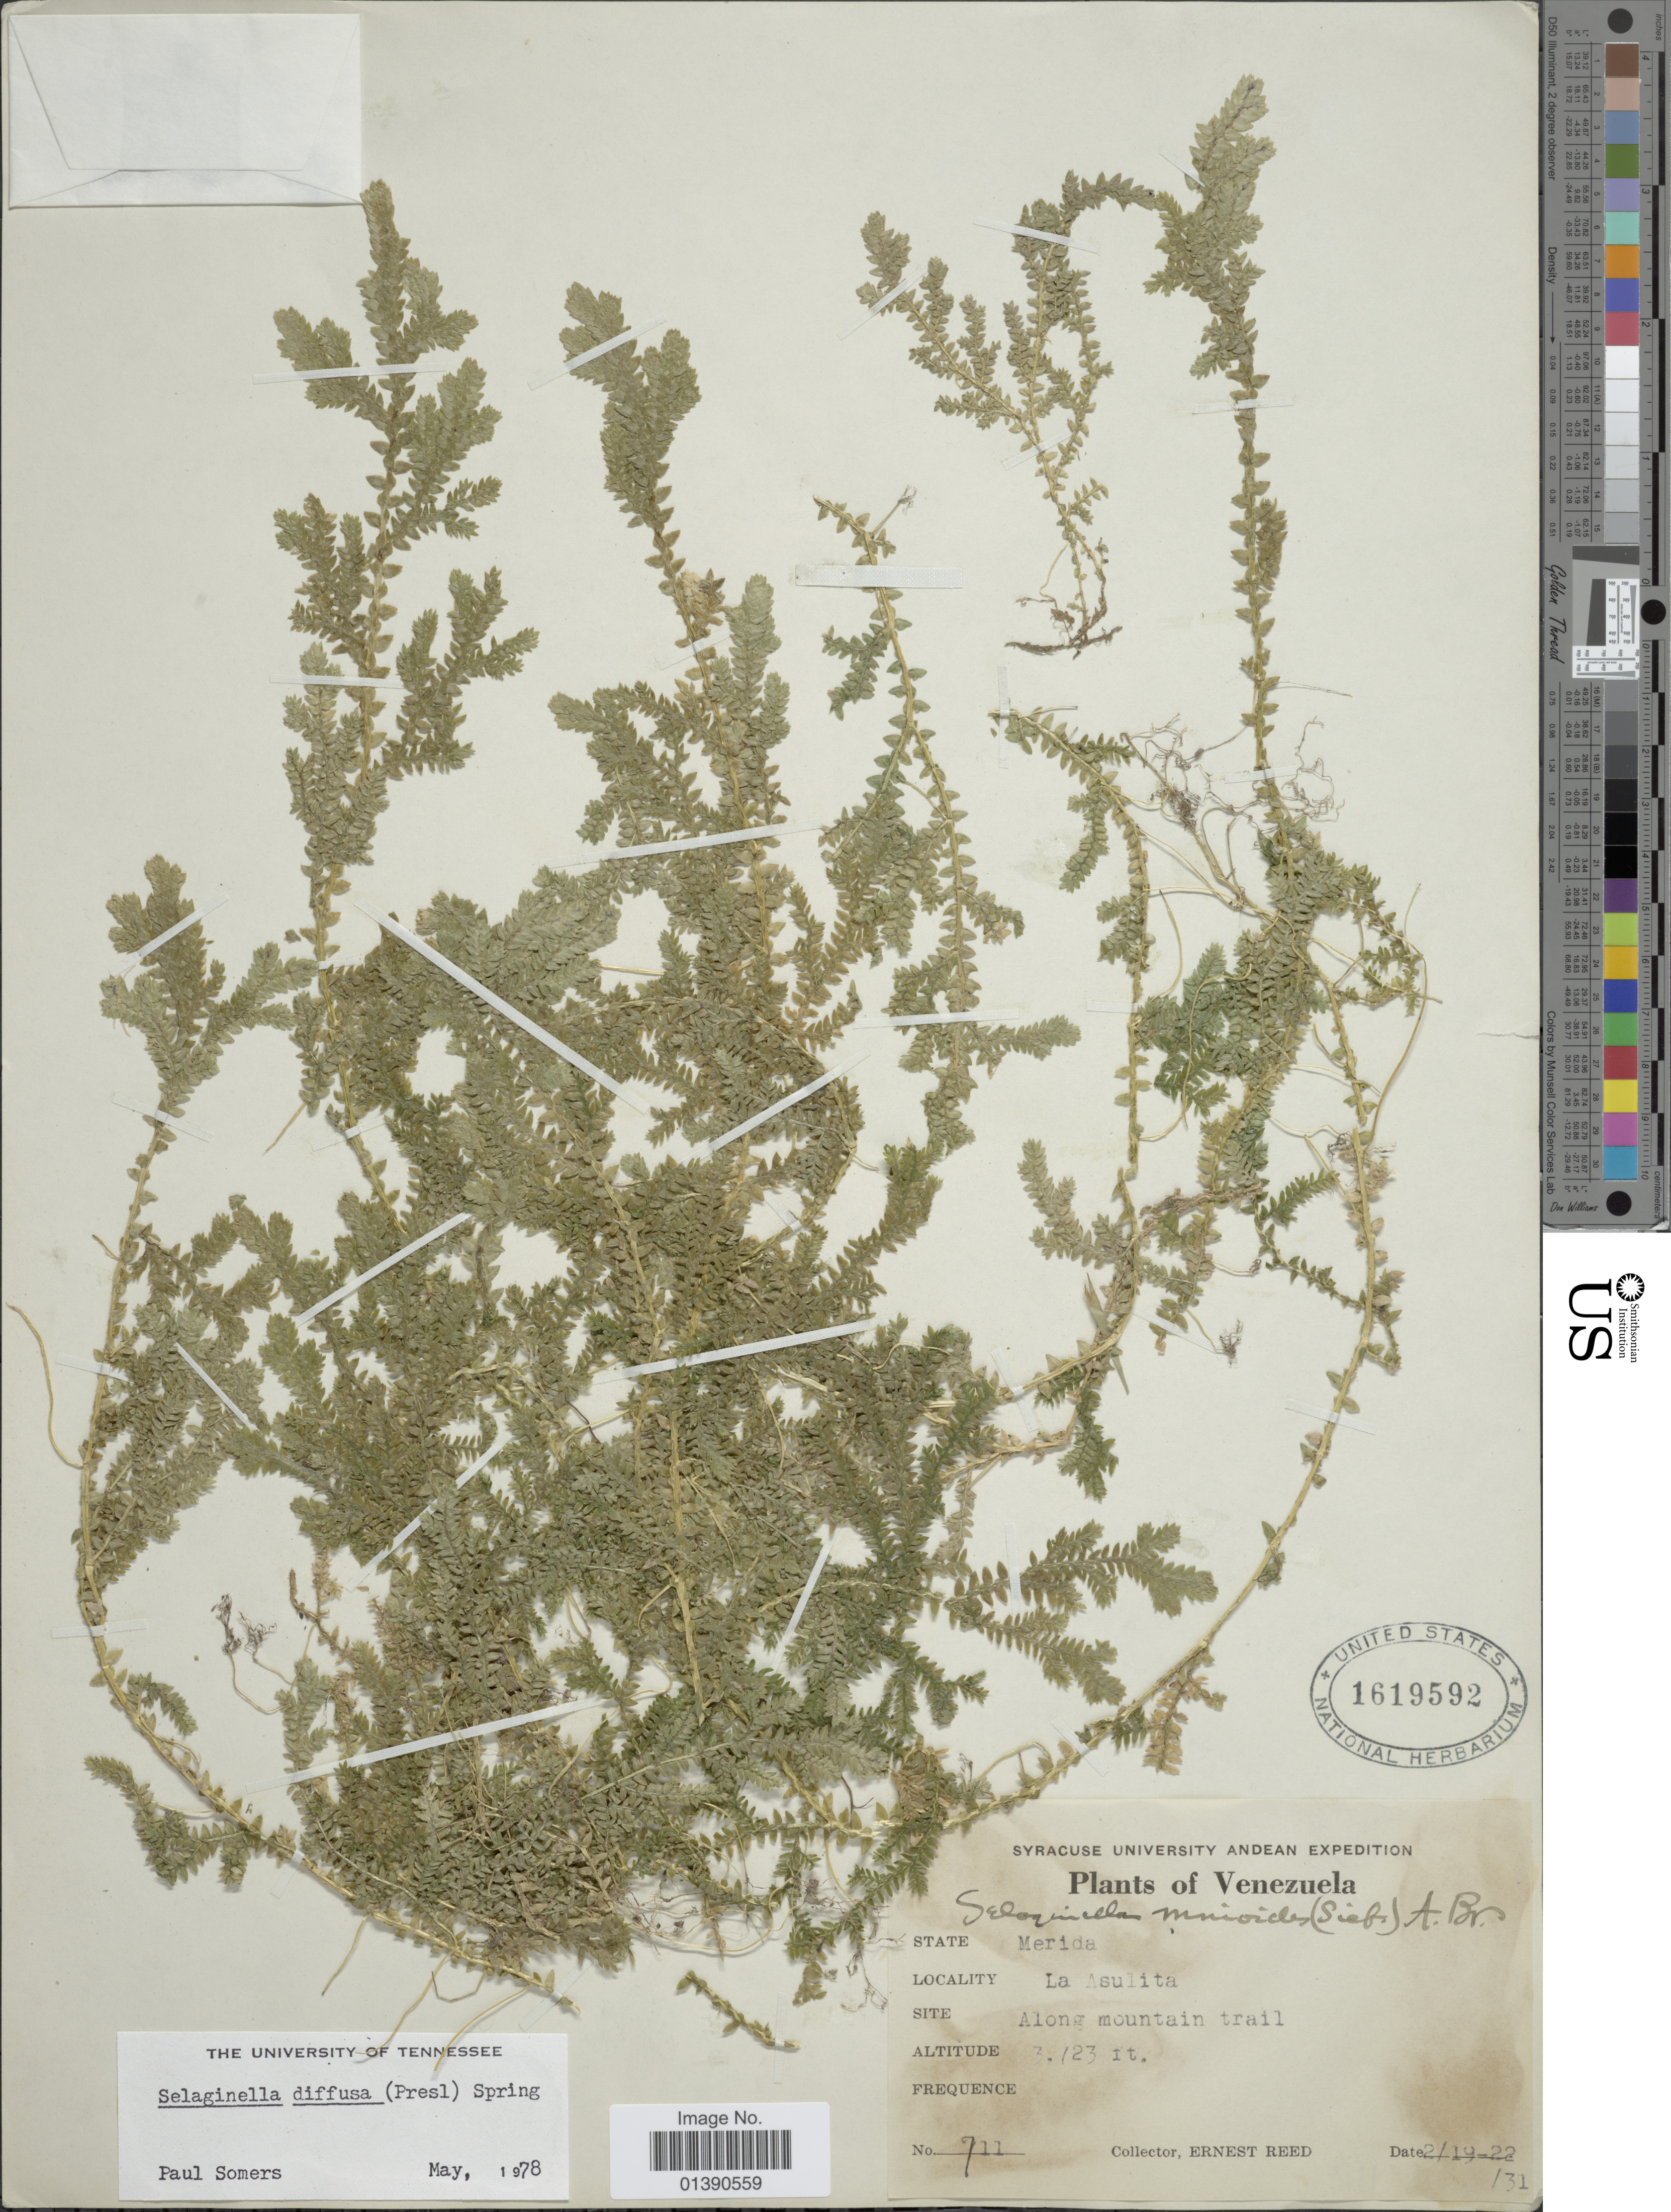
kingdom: Plantae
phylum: Tracheophyta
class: Lycopodiopsida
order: Selaginellales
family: Selaginellaceae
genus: Selaginella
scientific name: Selaginella diffusa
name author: (C. Presl) Spring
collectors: E. Reed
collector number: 711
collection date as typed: Transcribed d/m/y: 19/2/31 to 22/2/31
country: Venezuela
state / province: Mérida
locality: La Asulita, Along mountain trail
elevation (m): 1135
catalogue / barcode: US 1619592